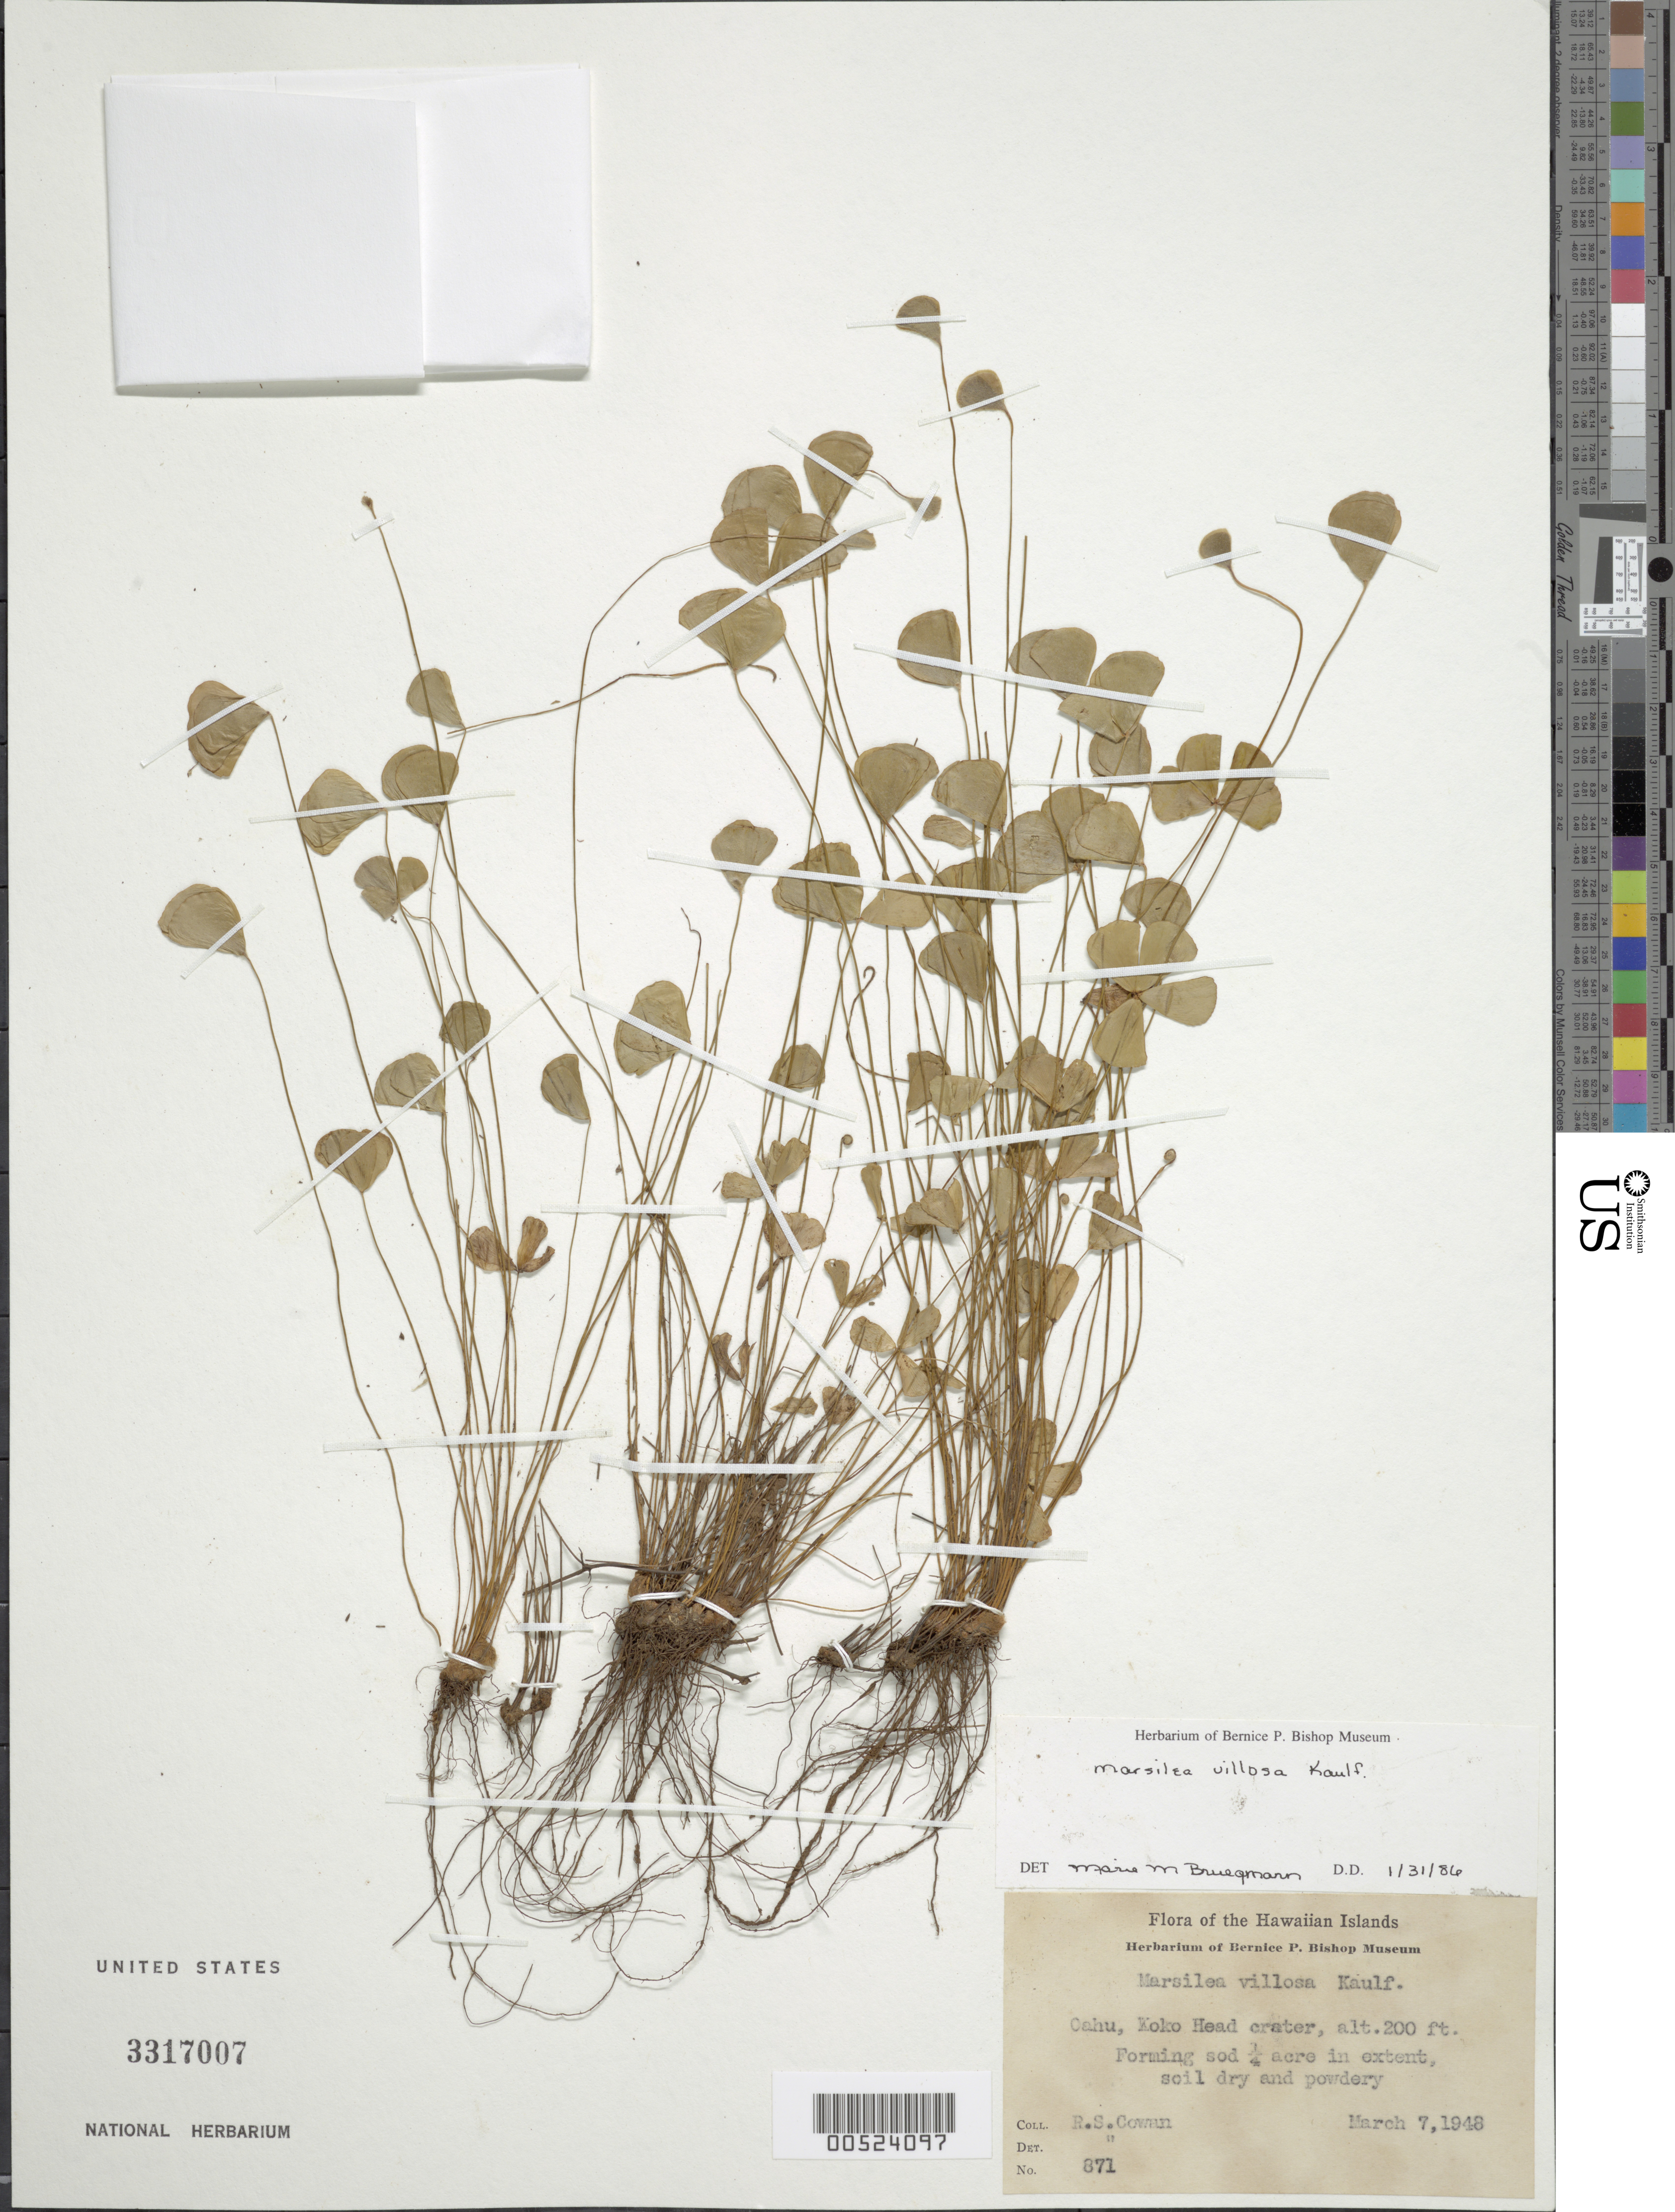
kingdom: Plantae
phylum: Tracheophyta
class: Polypodiopsida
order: Salviniales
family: Marsileaceae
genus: Marsilea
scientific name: Marsilea villosa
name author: Kaulf.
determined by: Bruegmann, M. M.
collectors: R. S. Cowan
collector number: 871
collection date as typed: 7 Mar 1948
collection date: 1948-03-07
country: United States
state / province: Hawaii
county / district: Honolulu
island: Oahu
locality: Koko Crater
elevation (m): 61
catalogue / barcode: US 3317007